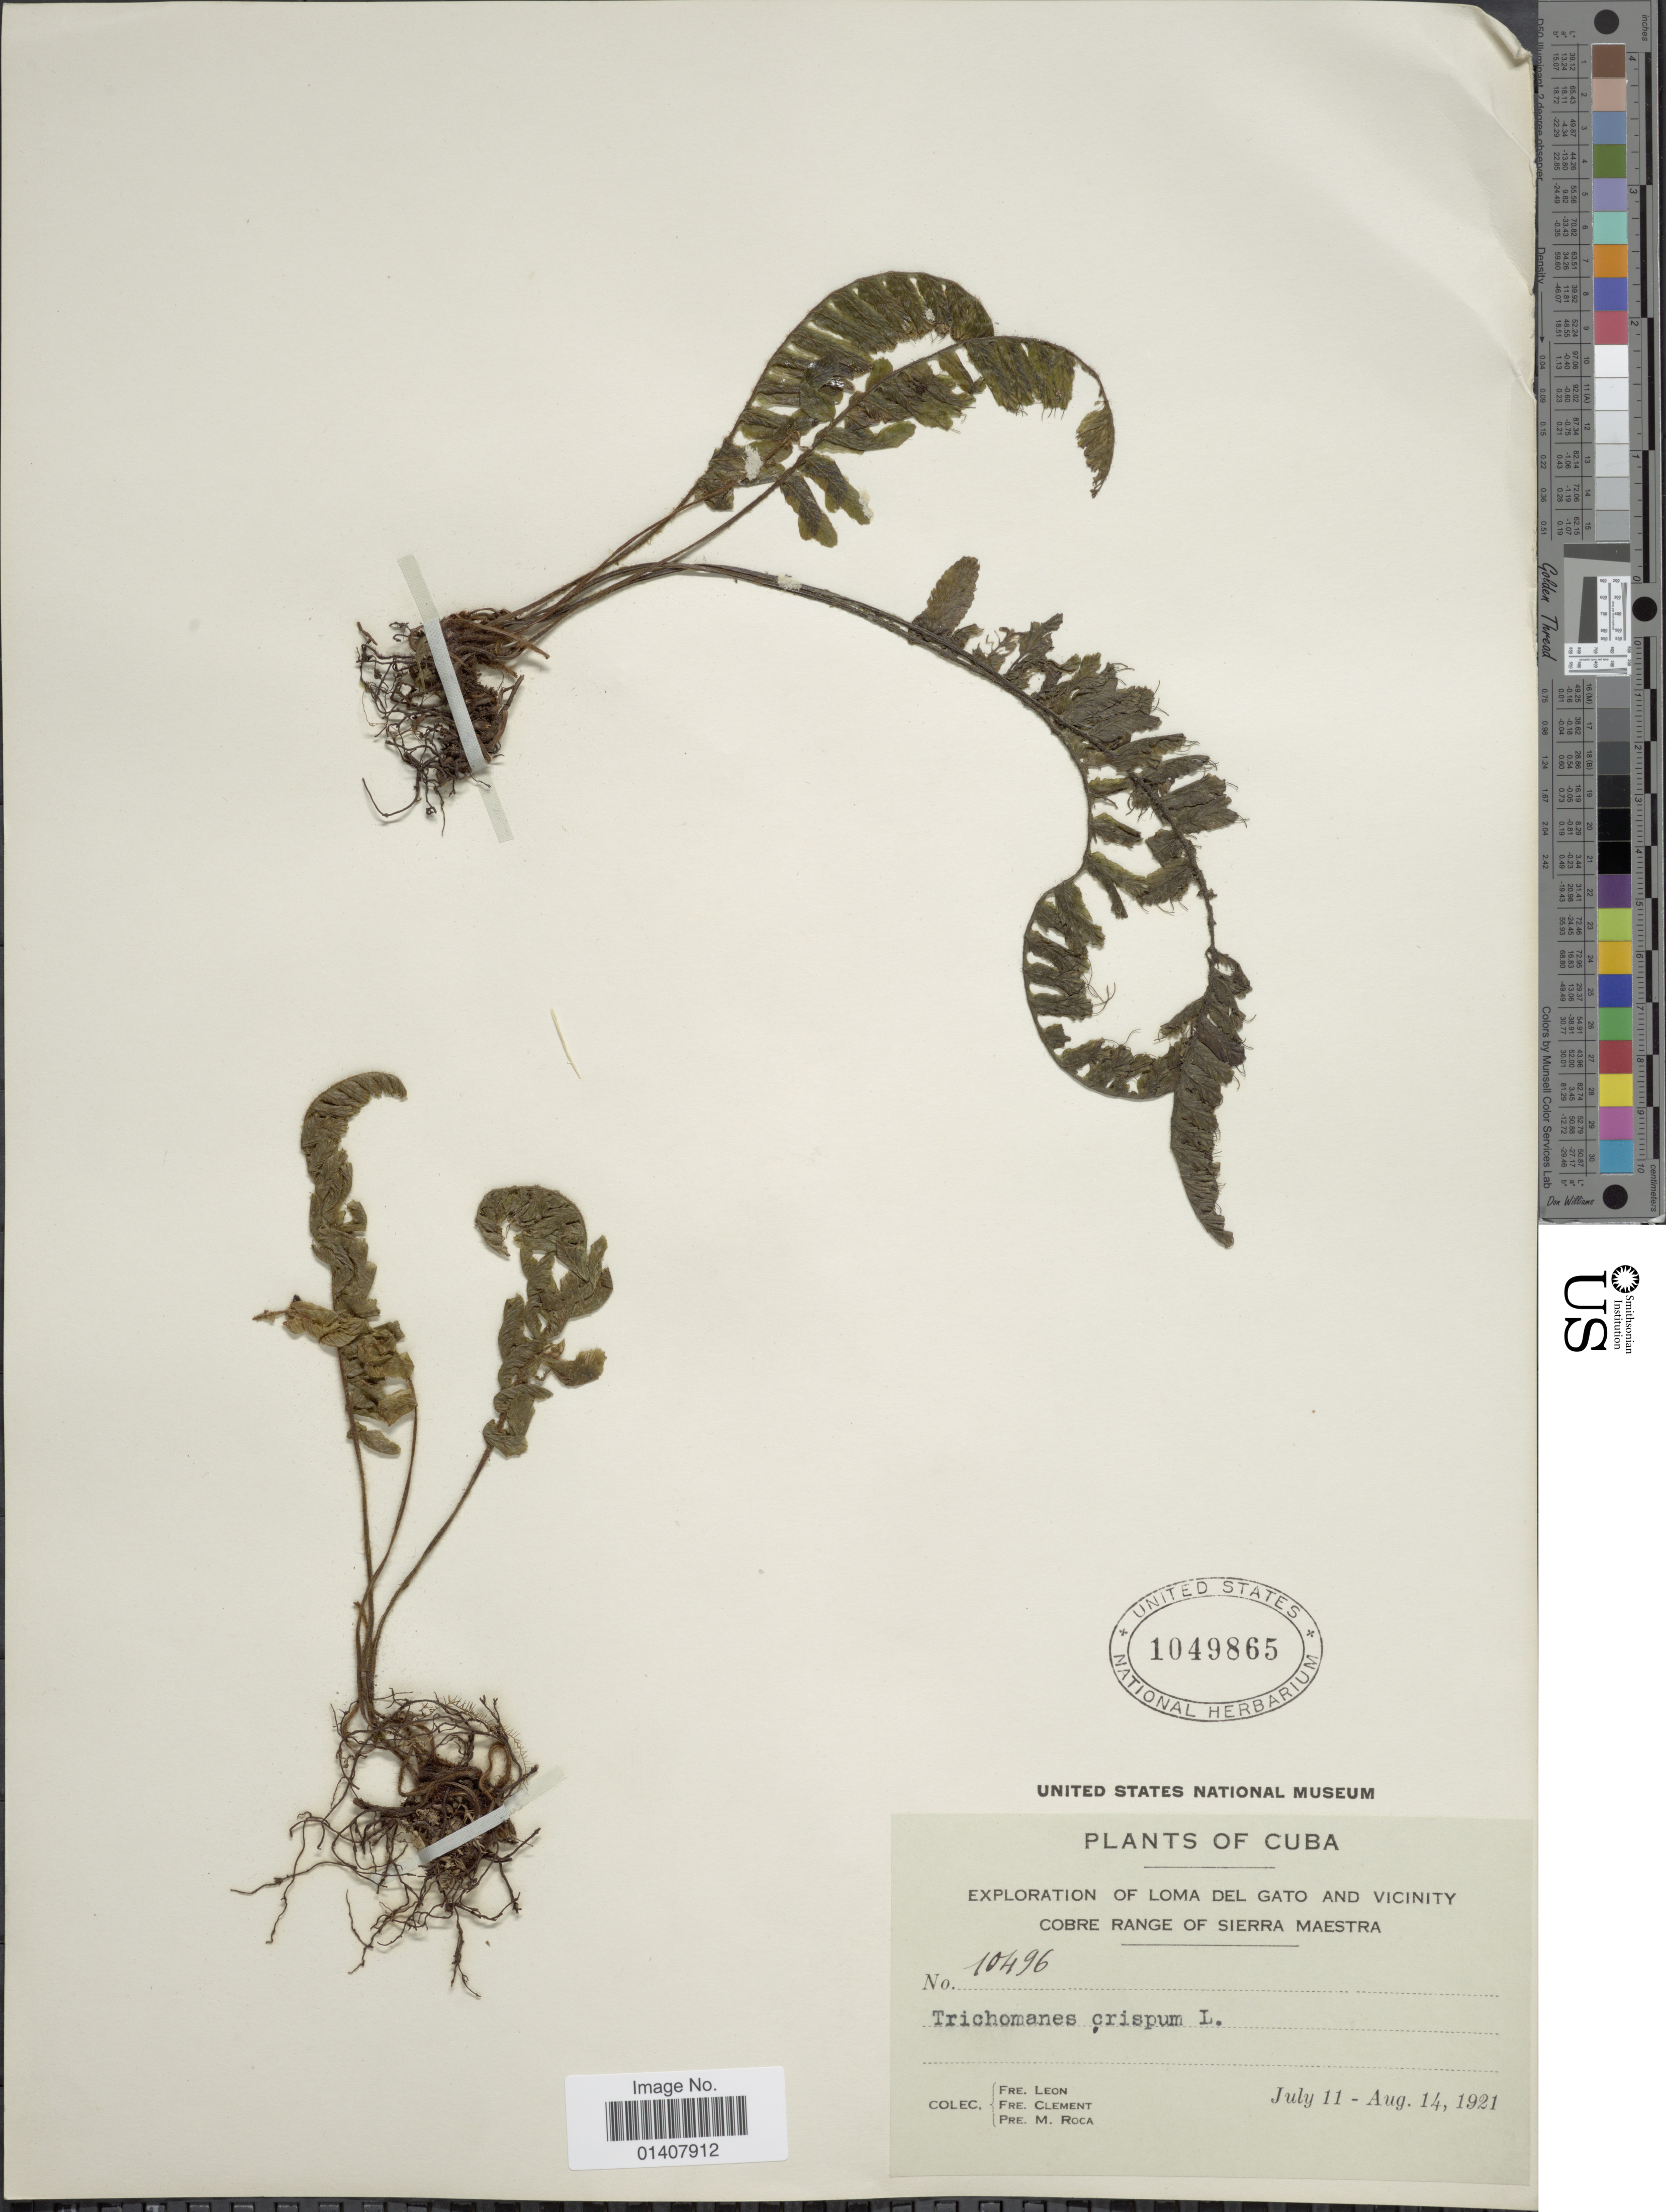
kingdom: Plantae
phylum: Tracheophyta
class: Polypodiopsida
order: Hymenophyllales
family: Hymenophyllaceae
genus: Trichomanes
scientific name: Trichomanes crispum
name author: L.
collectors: F. Leon, B. Clement & M. Roca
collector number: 10496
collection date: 1921-07-11/1921-08-14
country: Cuba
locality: Loma del Gato and Vicinity Cobre Range of Sierra Maestra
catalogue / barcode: US 1049865